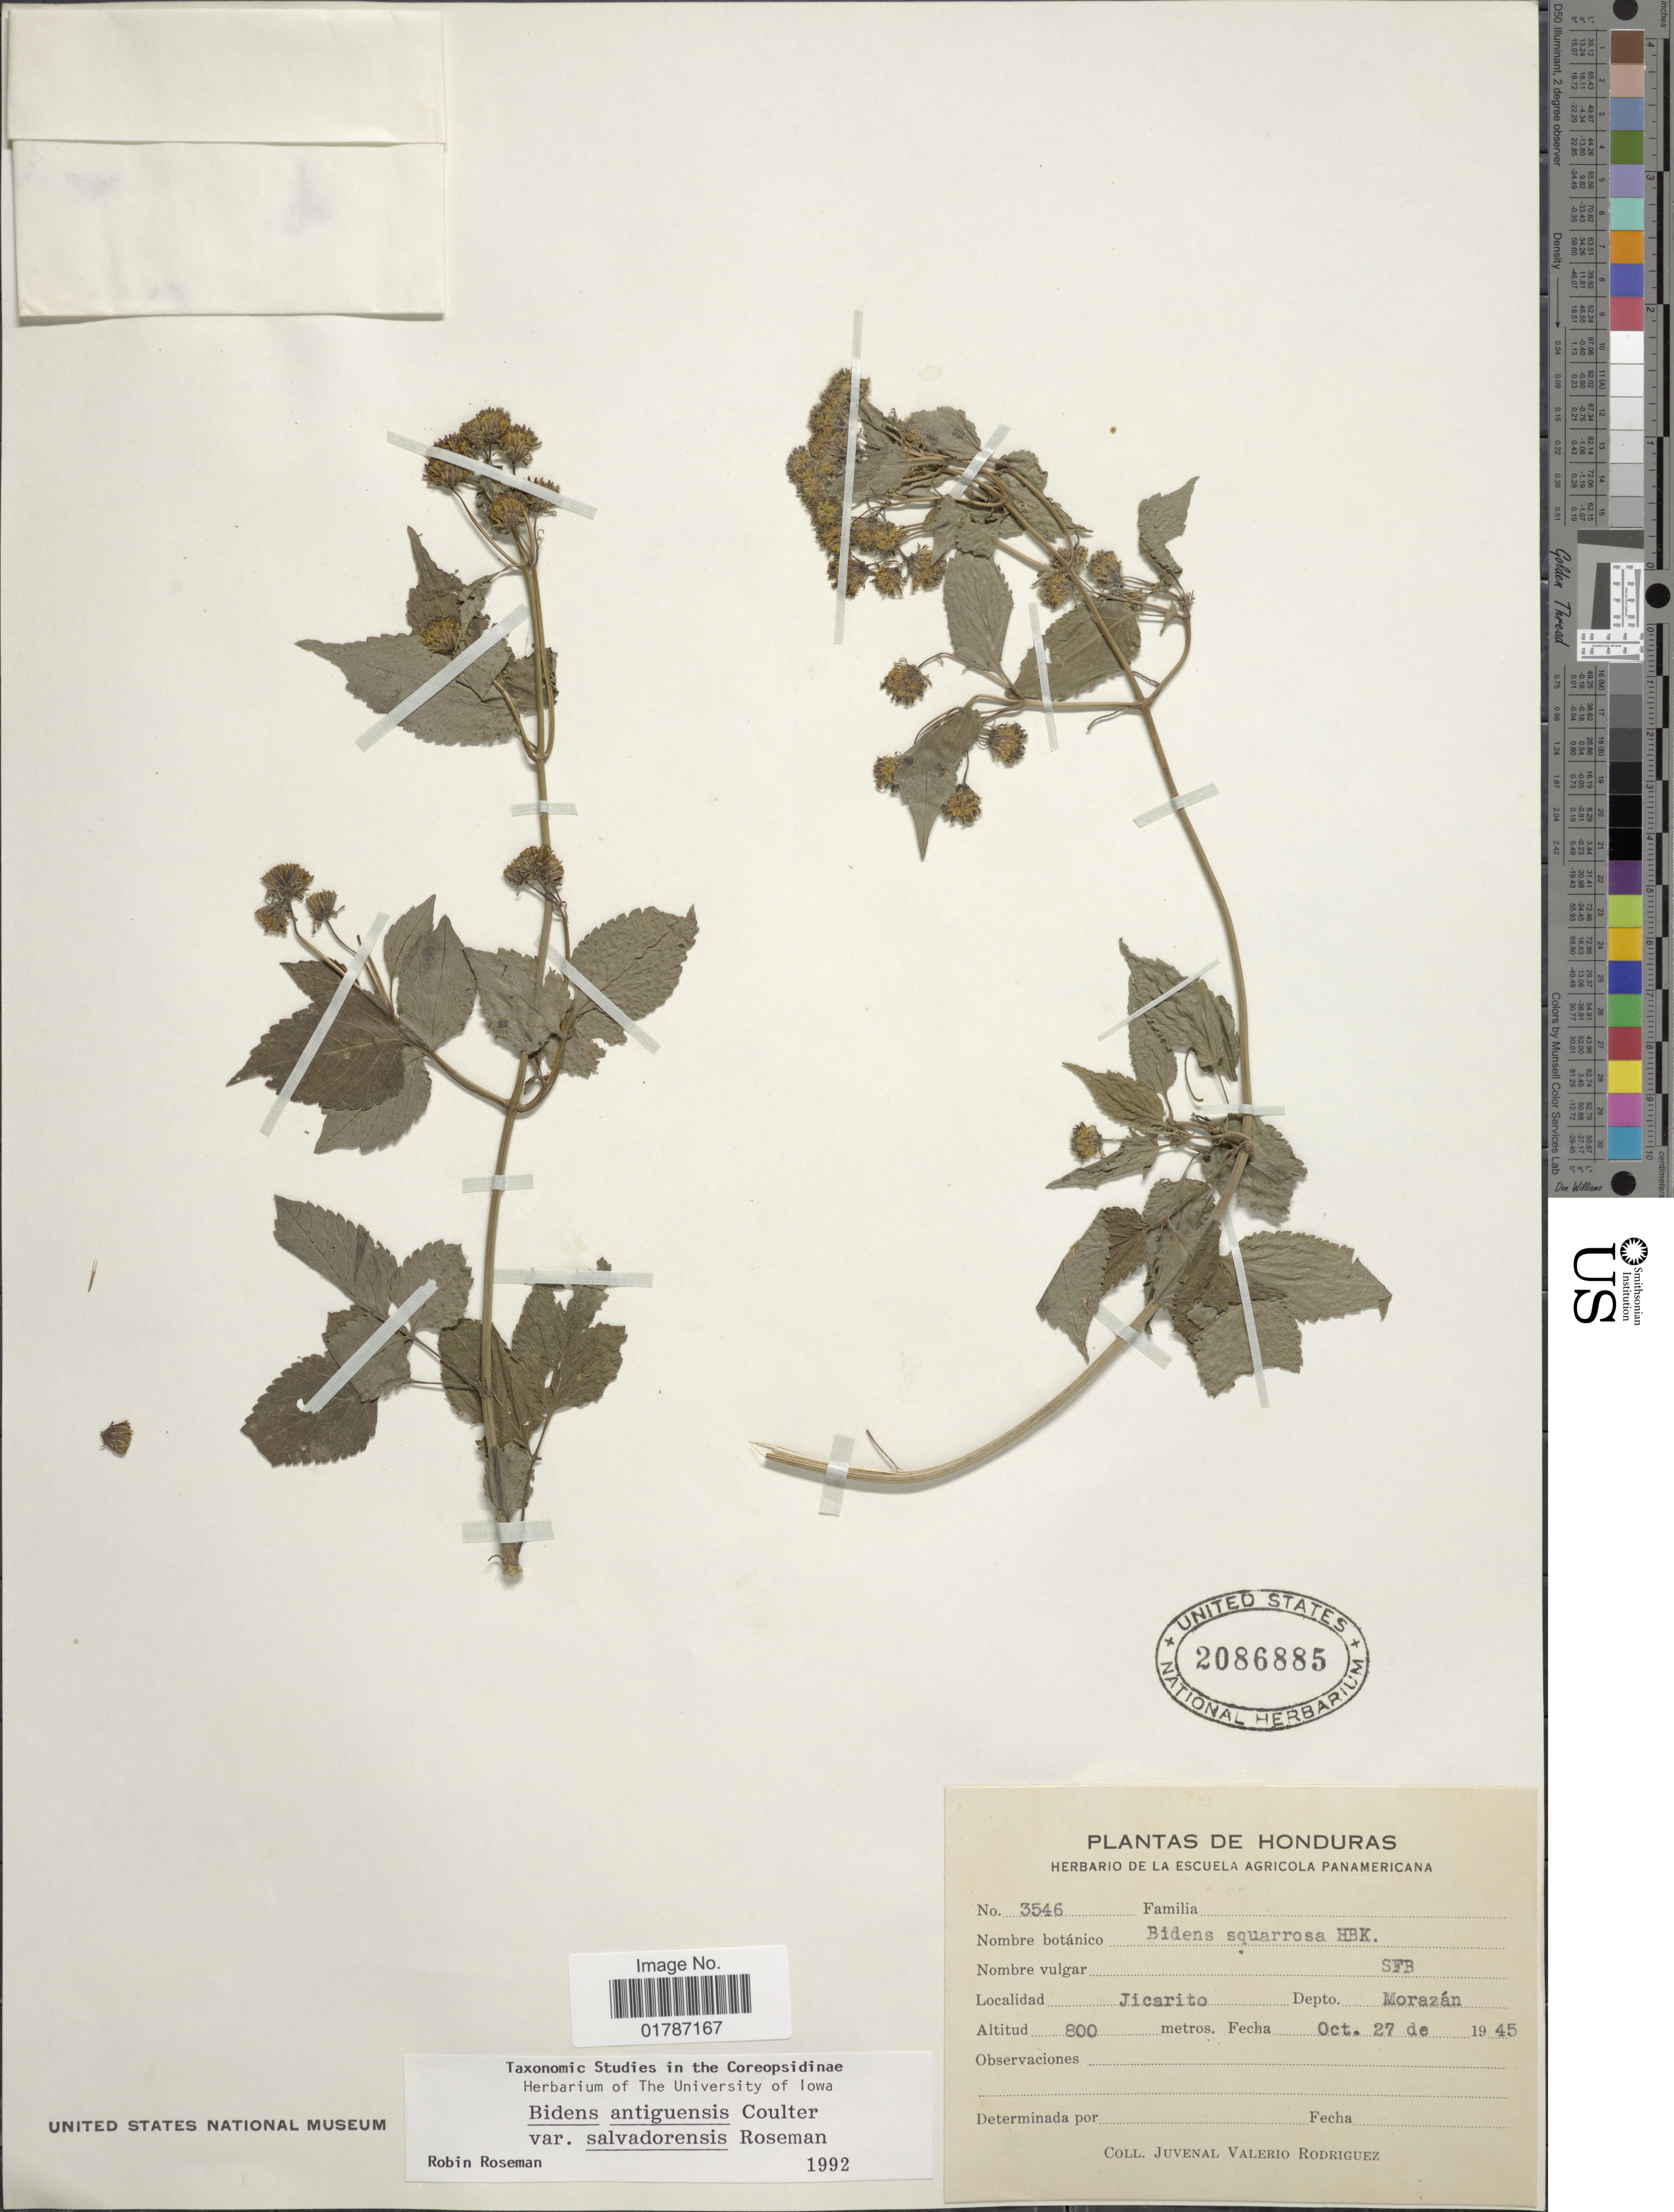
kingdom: Plantae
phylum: Tracheophyta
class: Magnoliopsida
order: Asterales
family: Asteraceae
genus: Bidens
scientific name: Bidens antiguensis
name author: J.M. Coult.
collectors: J. Rodriguez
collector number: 3546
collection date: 1945-10-27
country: Honduras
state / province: Fco. Morazán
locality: Jicarto, Depto. Morazan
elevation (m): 800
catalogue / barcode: US 2086885